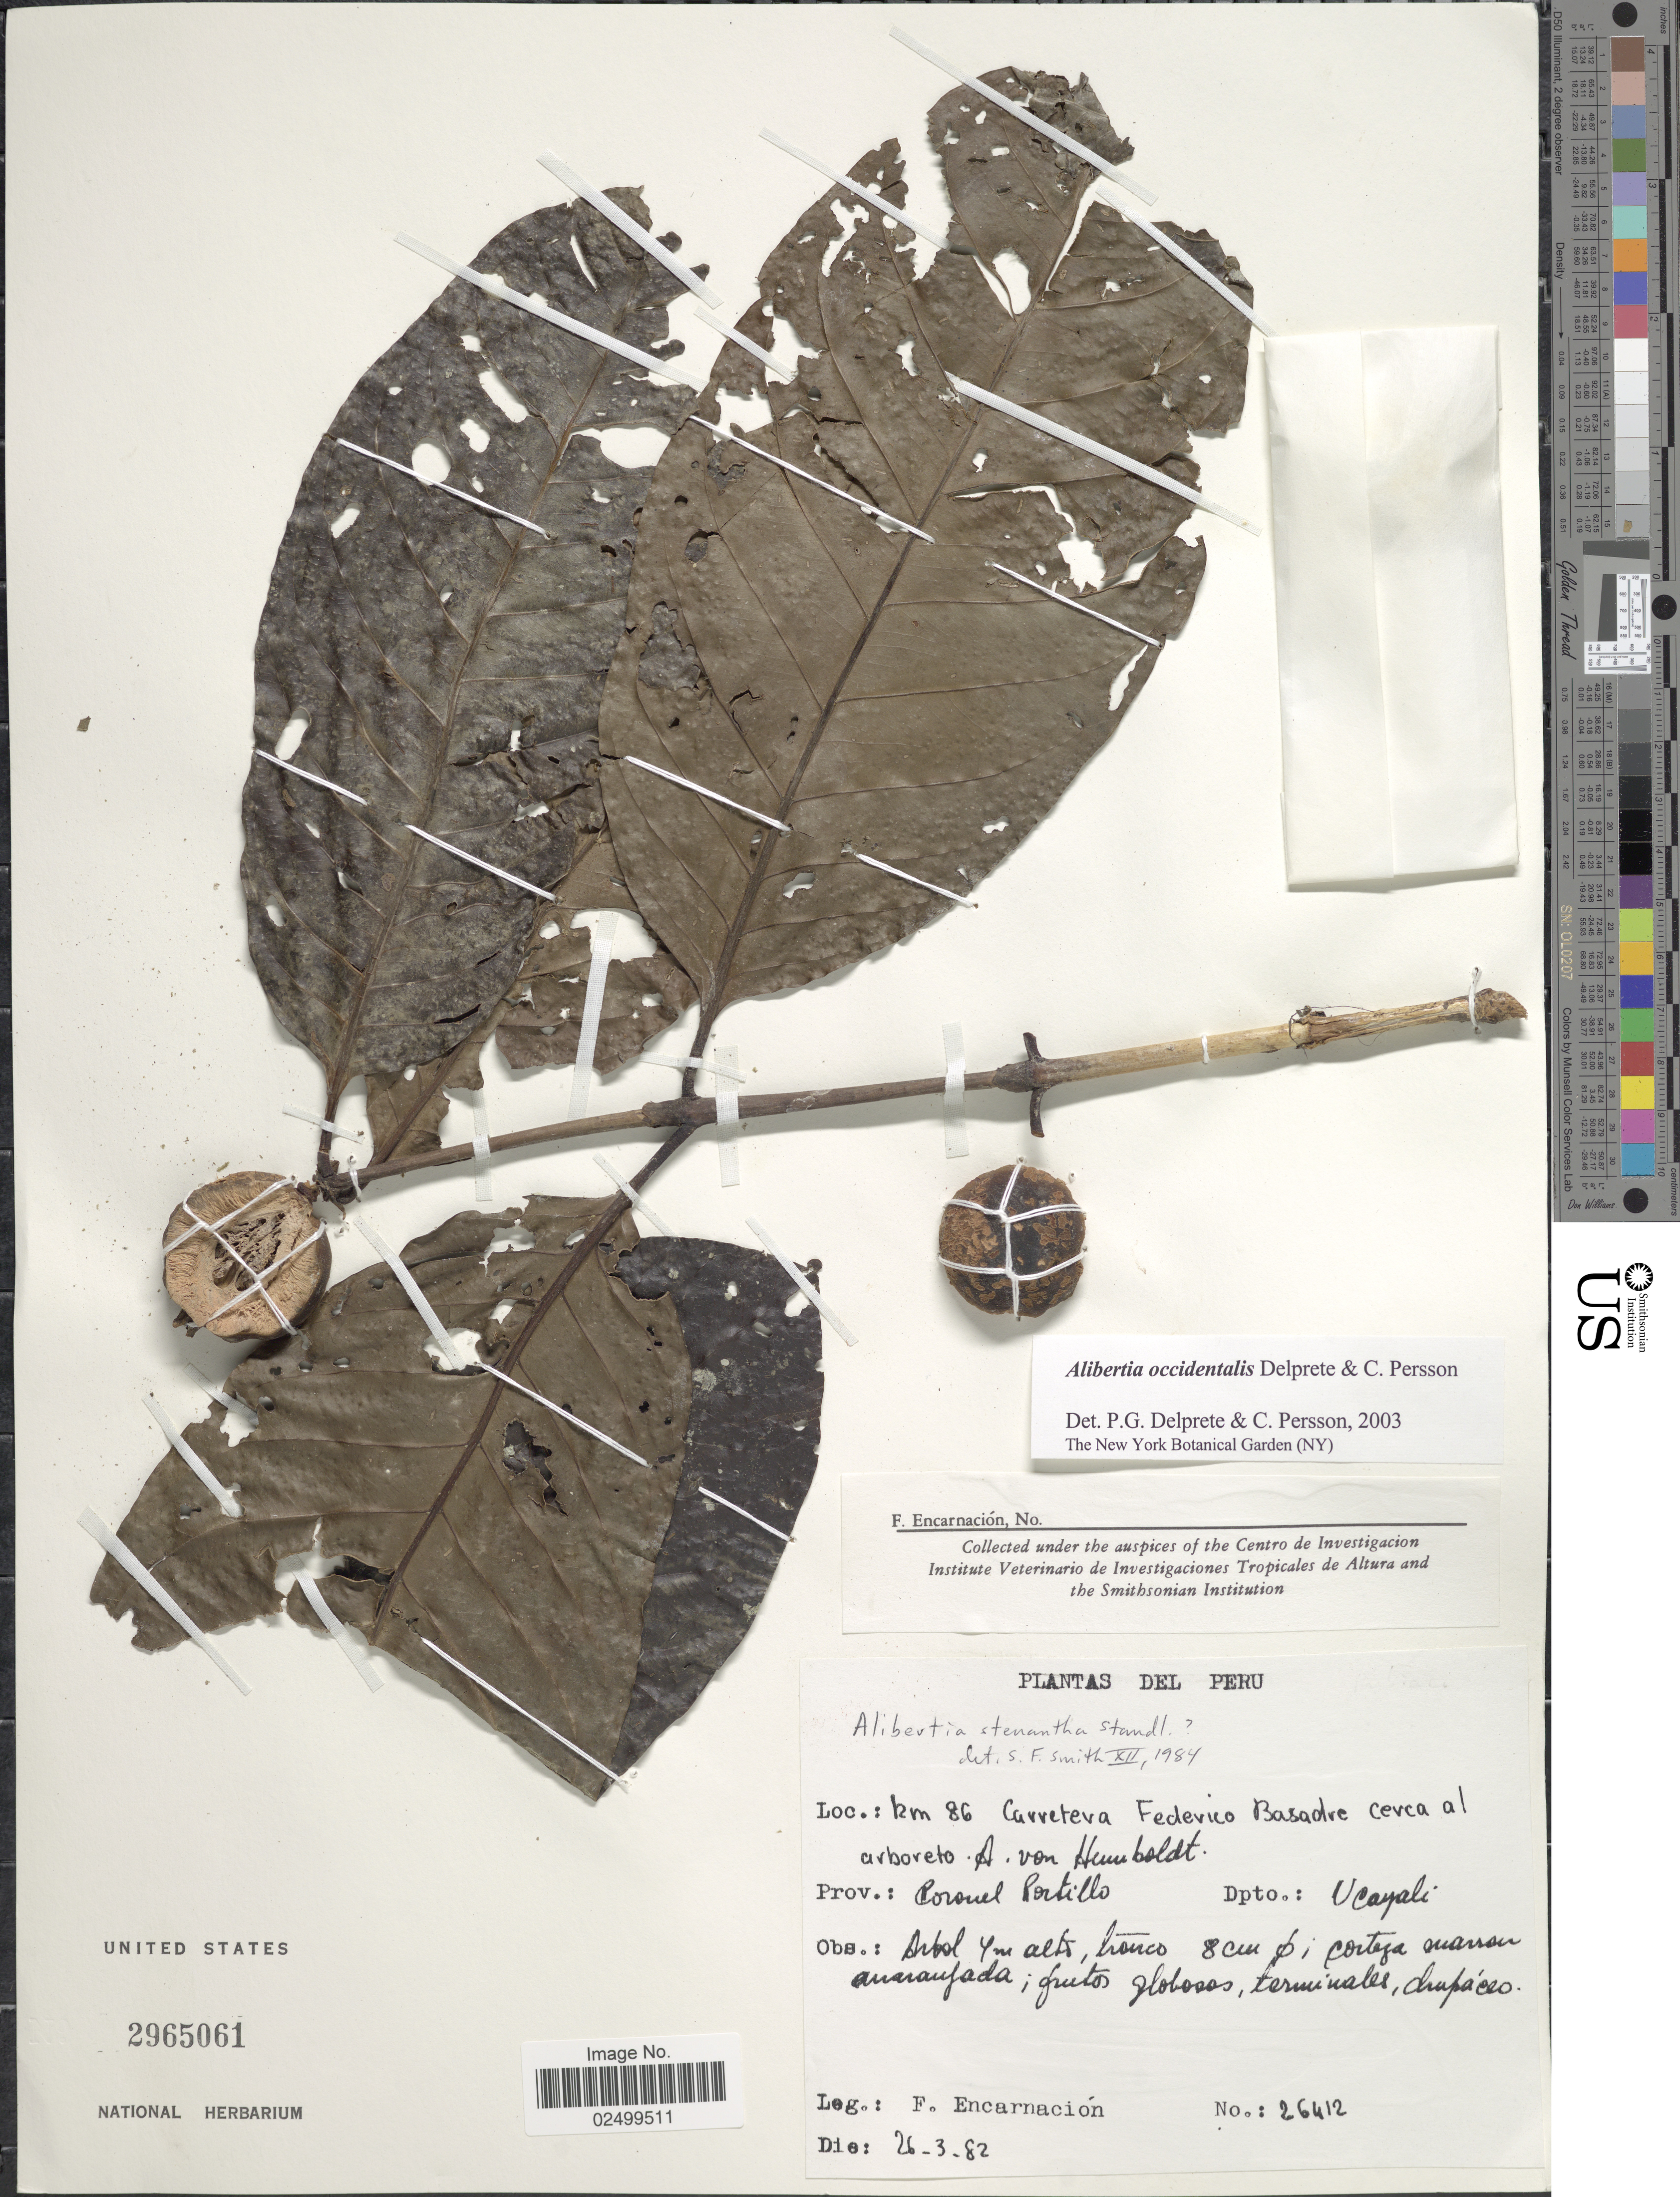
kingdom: Plantae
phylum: Tracheophyta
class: Magnoliopsida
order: Gentianales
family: Rubiaceae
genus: Alibertia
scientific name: Alibertia occidentalis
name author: Delprete & C. Persson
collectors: F. Encarnación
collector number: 26412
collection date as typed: Transcribed d/m/y: 26/3/82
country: Peru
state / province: Ucayali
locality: Km 86 Carretera Federico Basadre cerca al arboreto A. von Humboldt, Prov. Coronel Portillo, Dpto. Ucayali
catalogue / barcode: US 2965061